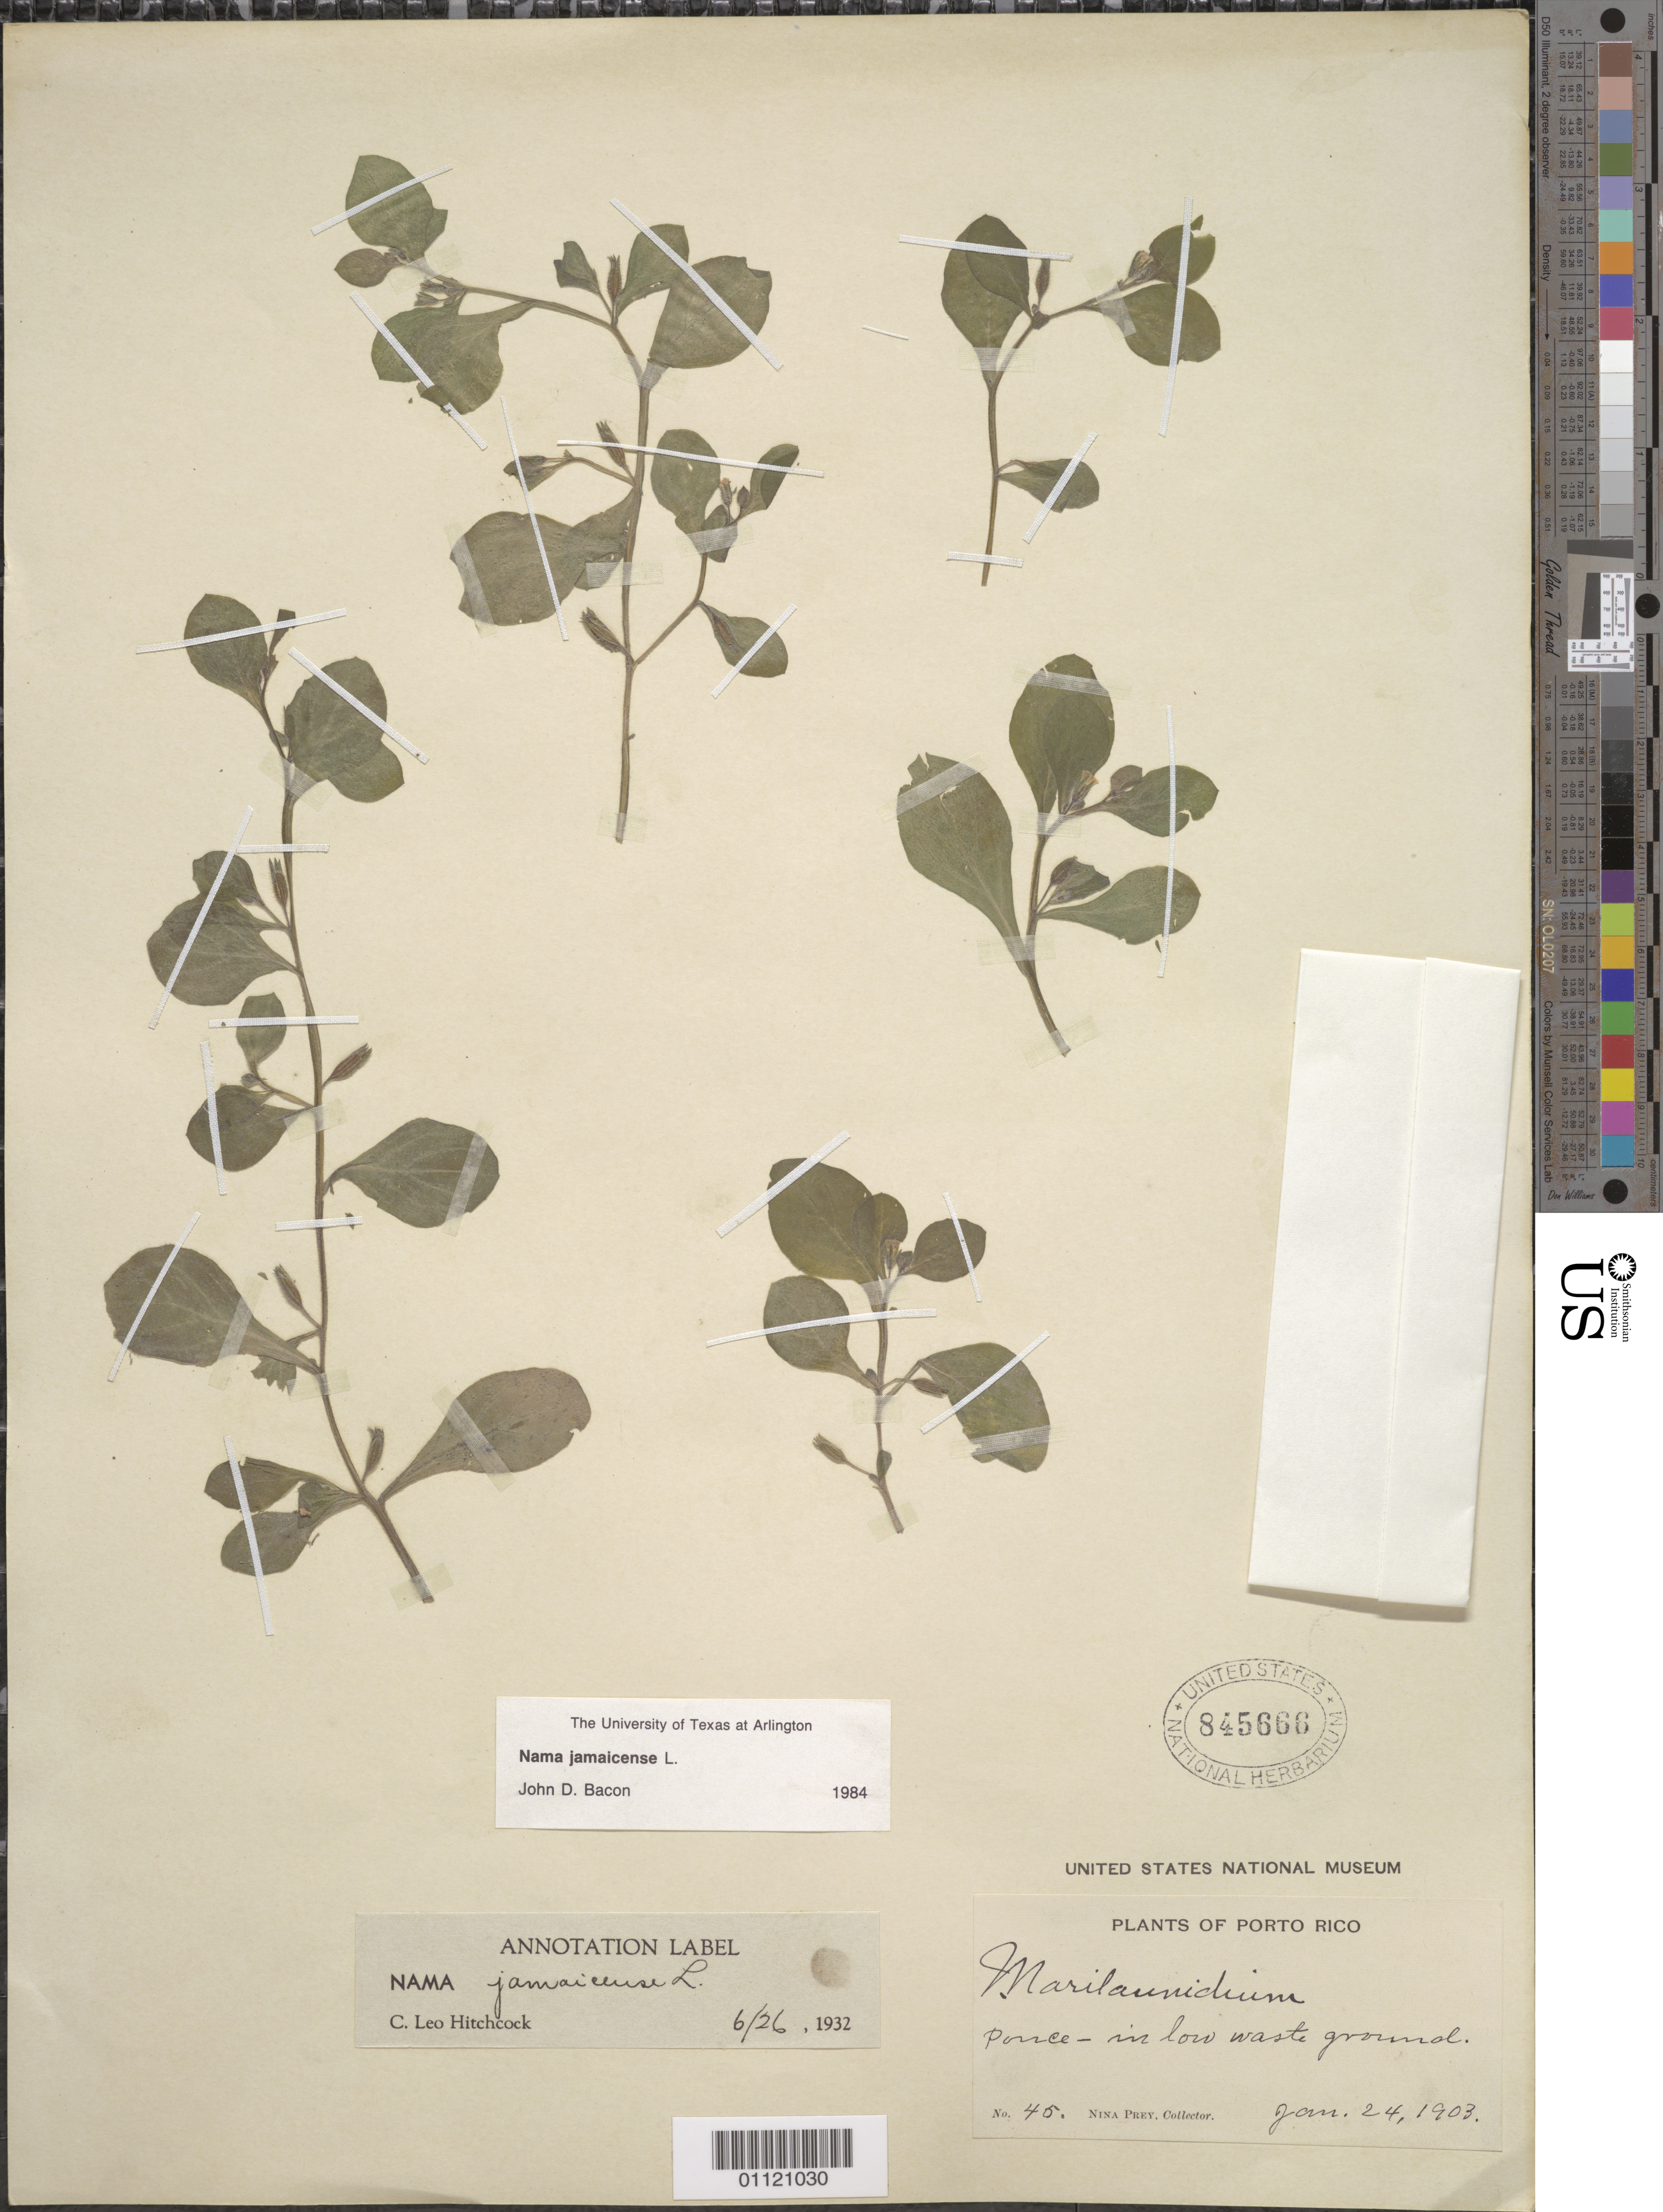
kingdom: Plantae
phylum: Tracheophyta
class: Magnoliopsida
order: Boraginales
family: Namaceae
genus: Nama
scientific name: Nama jamaicensis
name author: L.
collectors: N. Prey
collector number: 45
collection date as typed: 24 Jan 1903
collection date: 1903-01-24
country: Puerto Rico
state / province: Ponce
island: Puerto Rico I.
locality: Ponce: In low waste ground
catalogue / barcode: US 845666